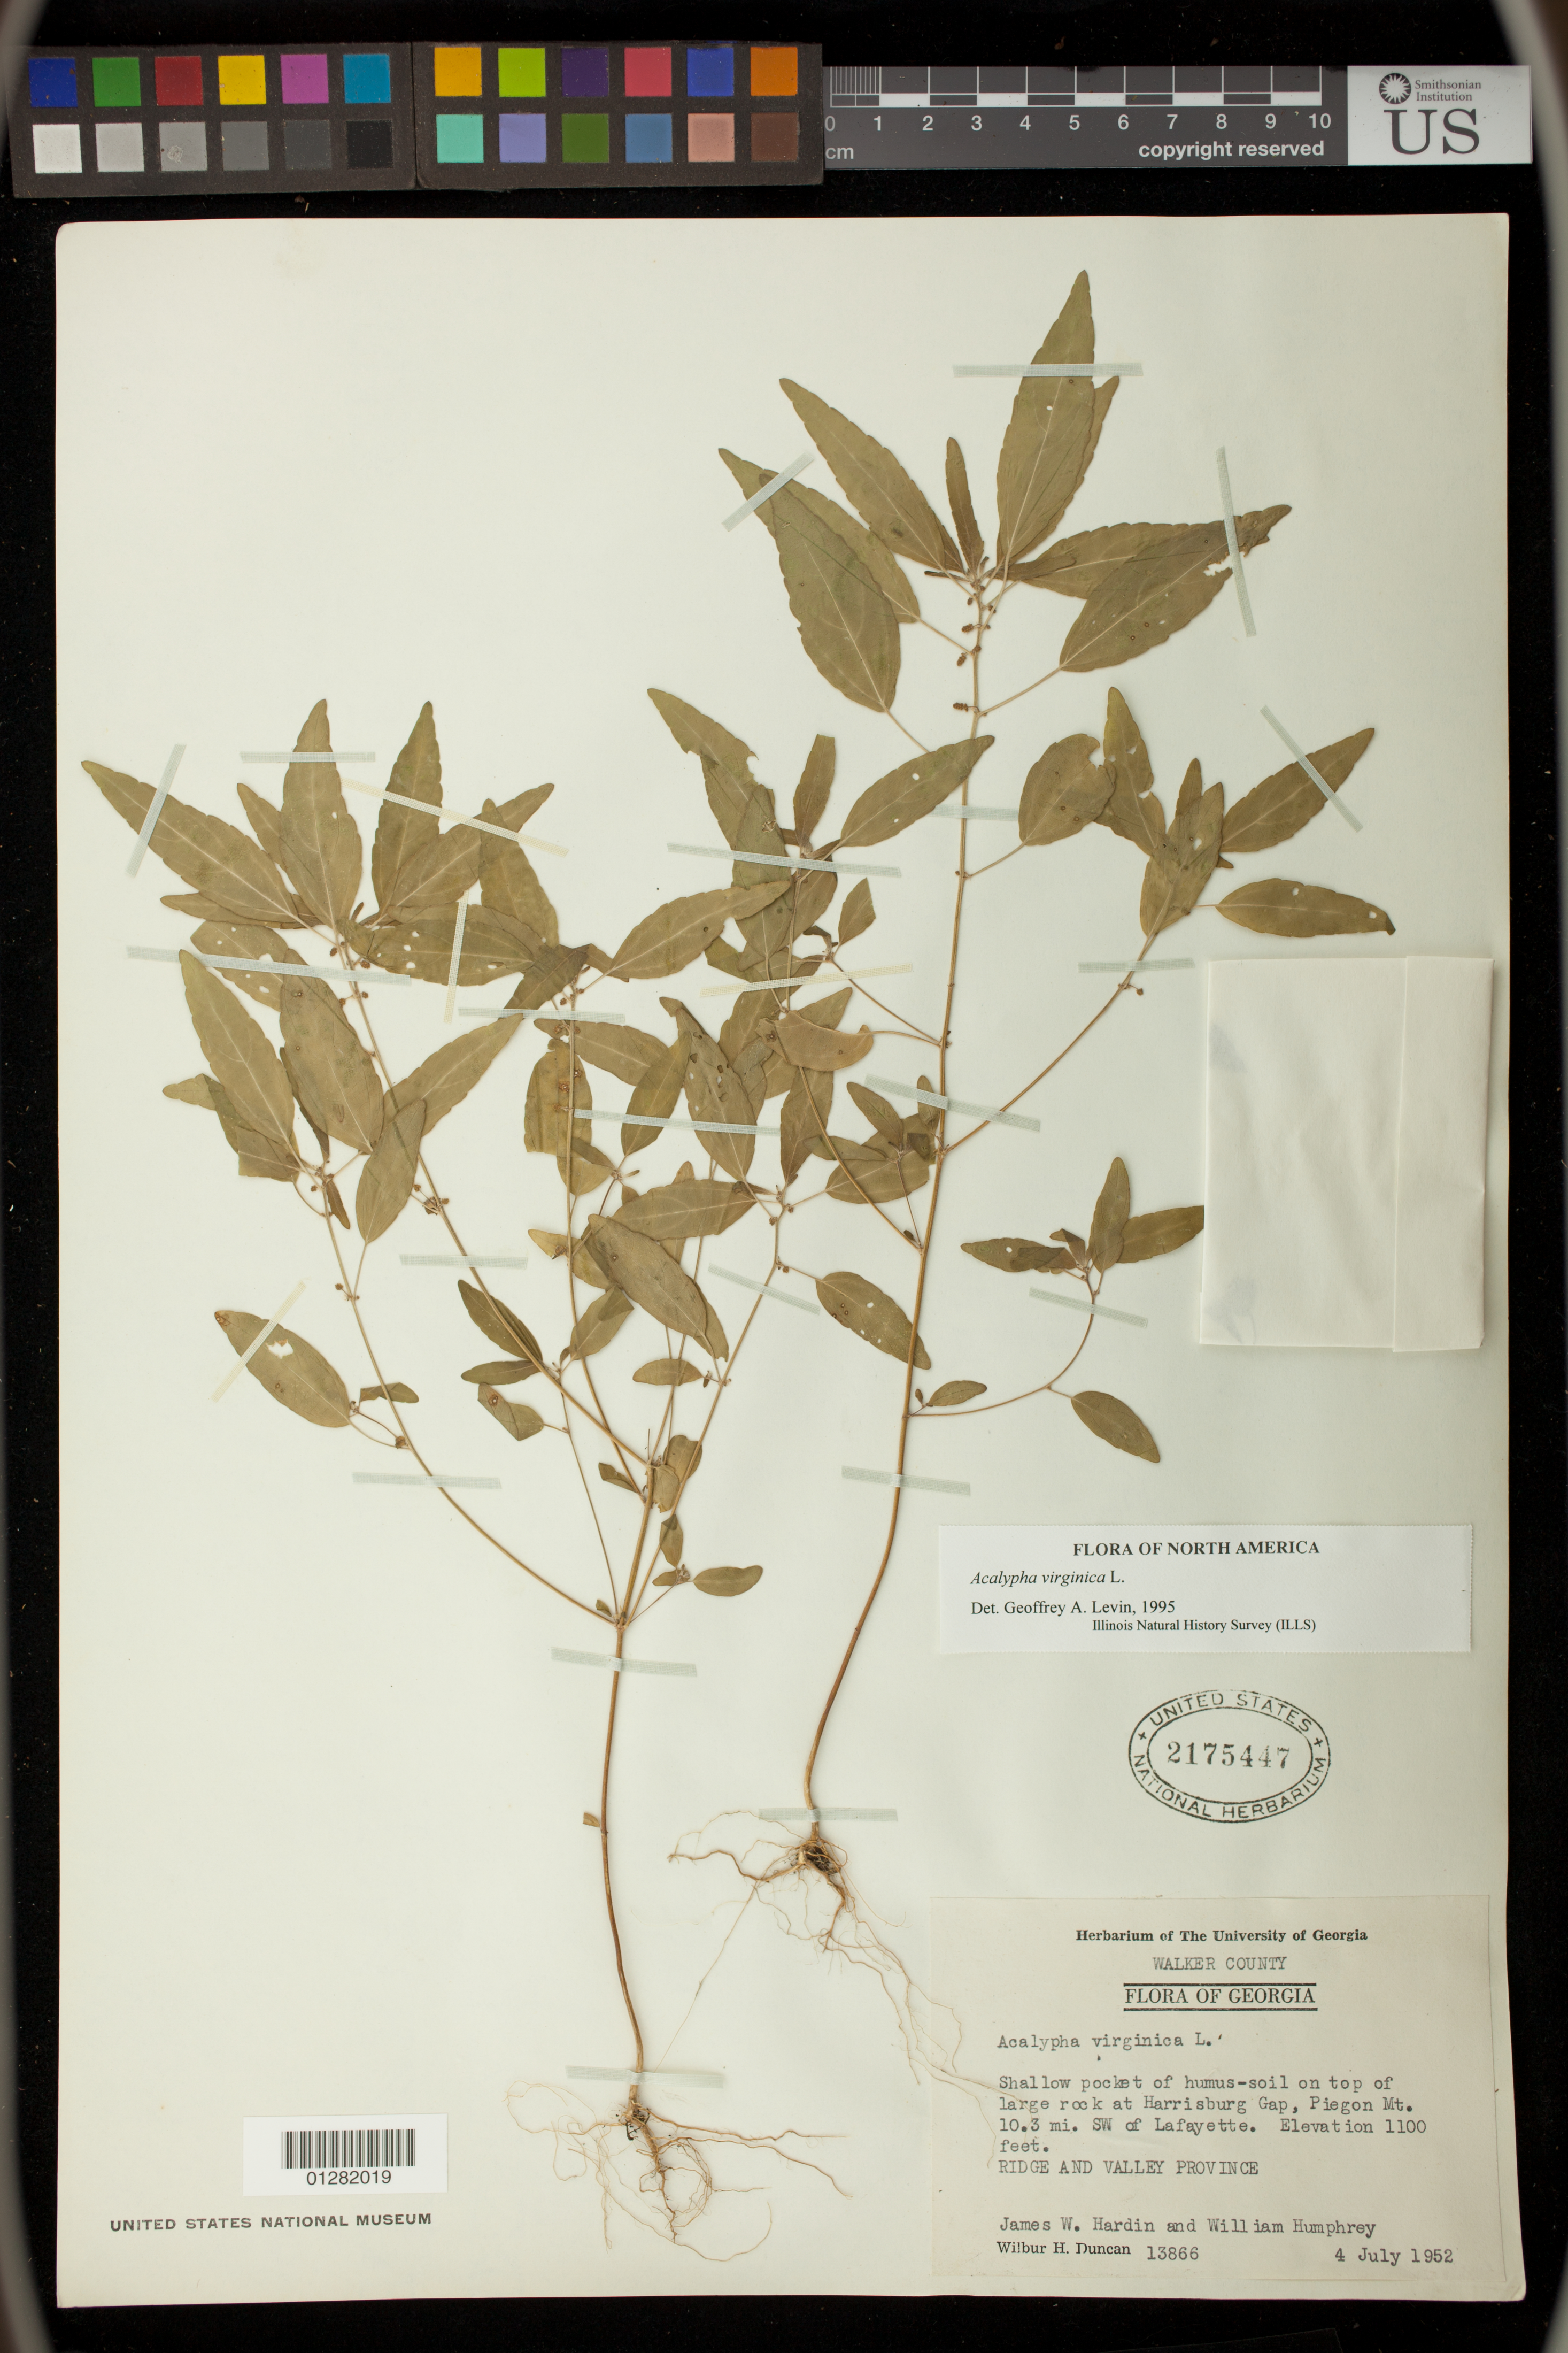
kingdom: Plantae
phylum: Tracheophyta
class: Magnoliopsida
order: Malpighiales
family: Euphorbiaceae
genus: Acalypha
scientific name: Acalypha virginica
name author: L.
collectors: J. W. Hardin & W. Humphrey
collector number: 13866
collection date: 1952-07-04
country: United States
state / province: Georgia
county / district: Walker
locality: top of large rock at Harrisburg Gap, Piegon Mt. 10.3 mi. SW of Lafayette.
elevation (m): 335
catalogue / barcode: US 2175447